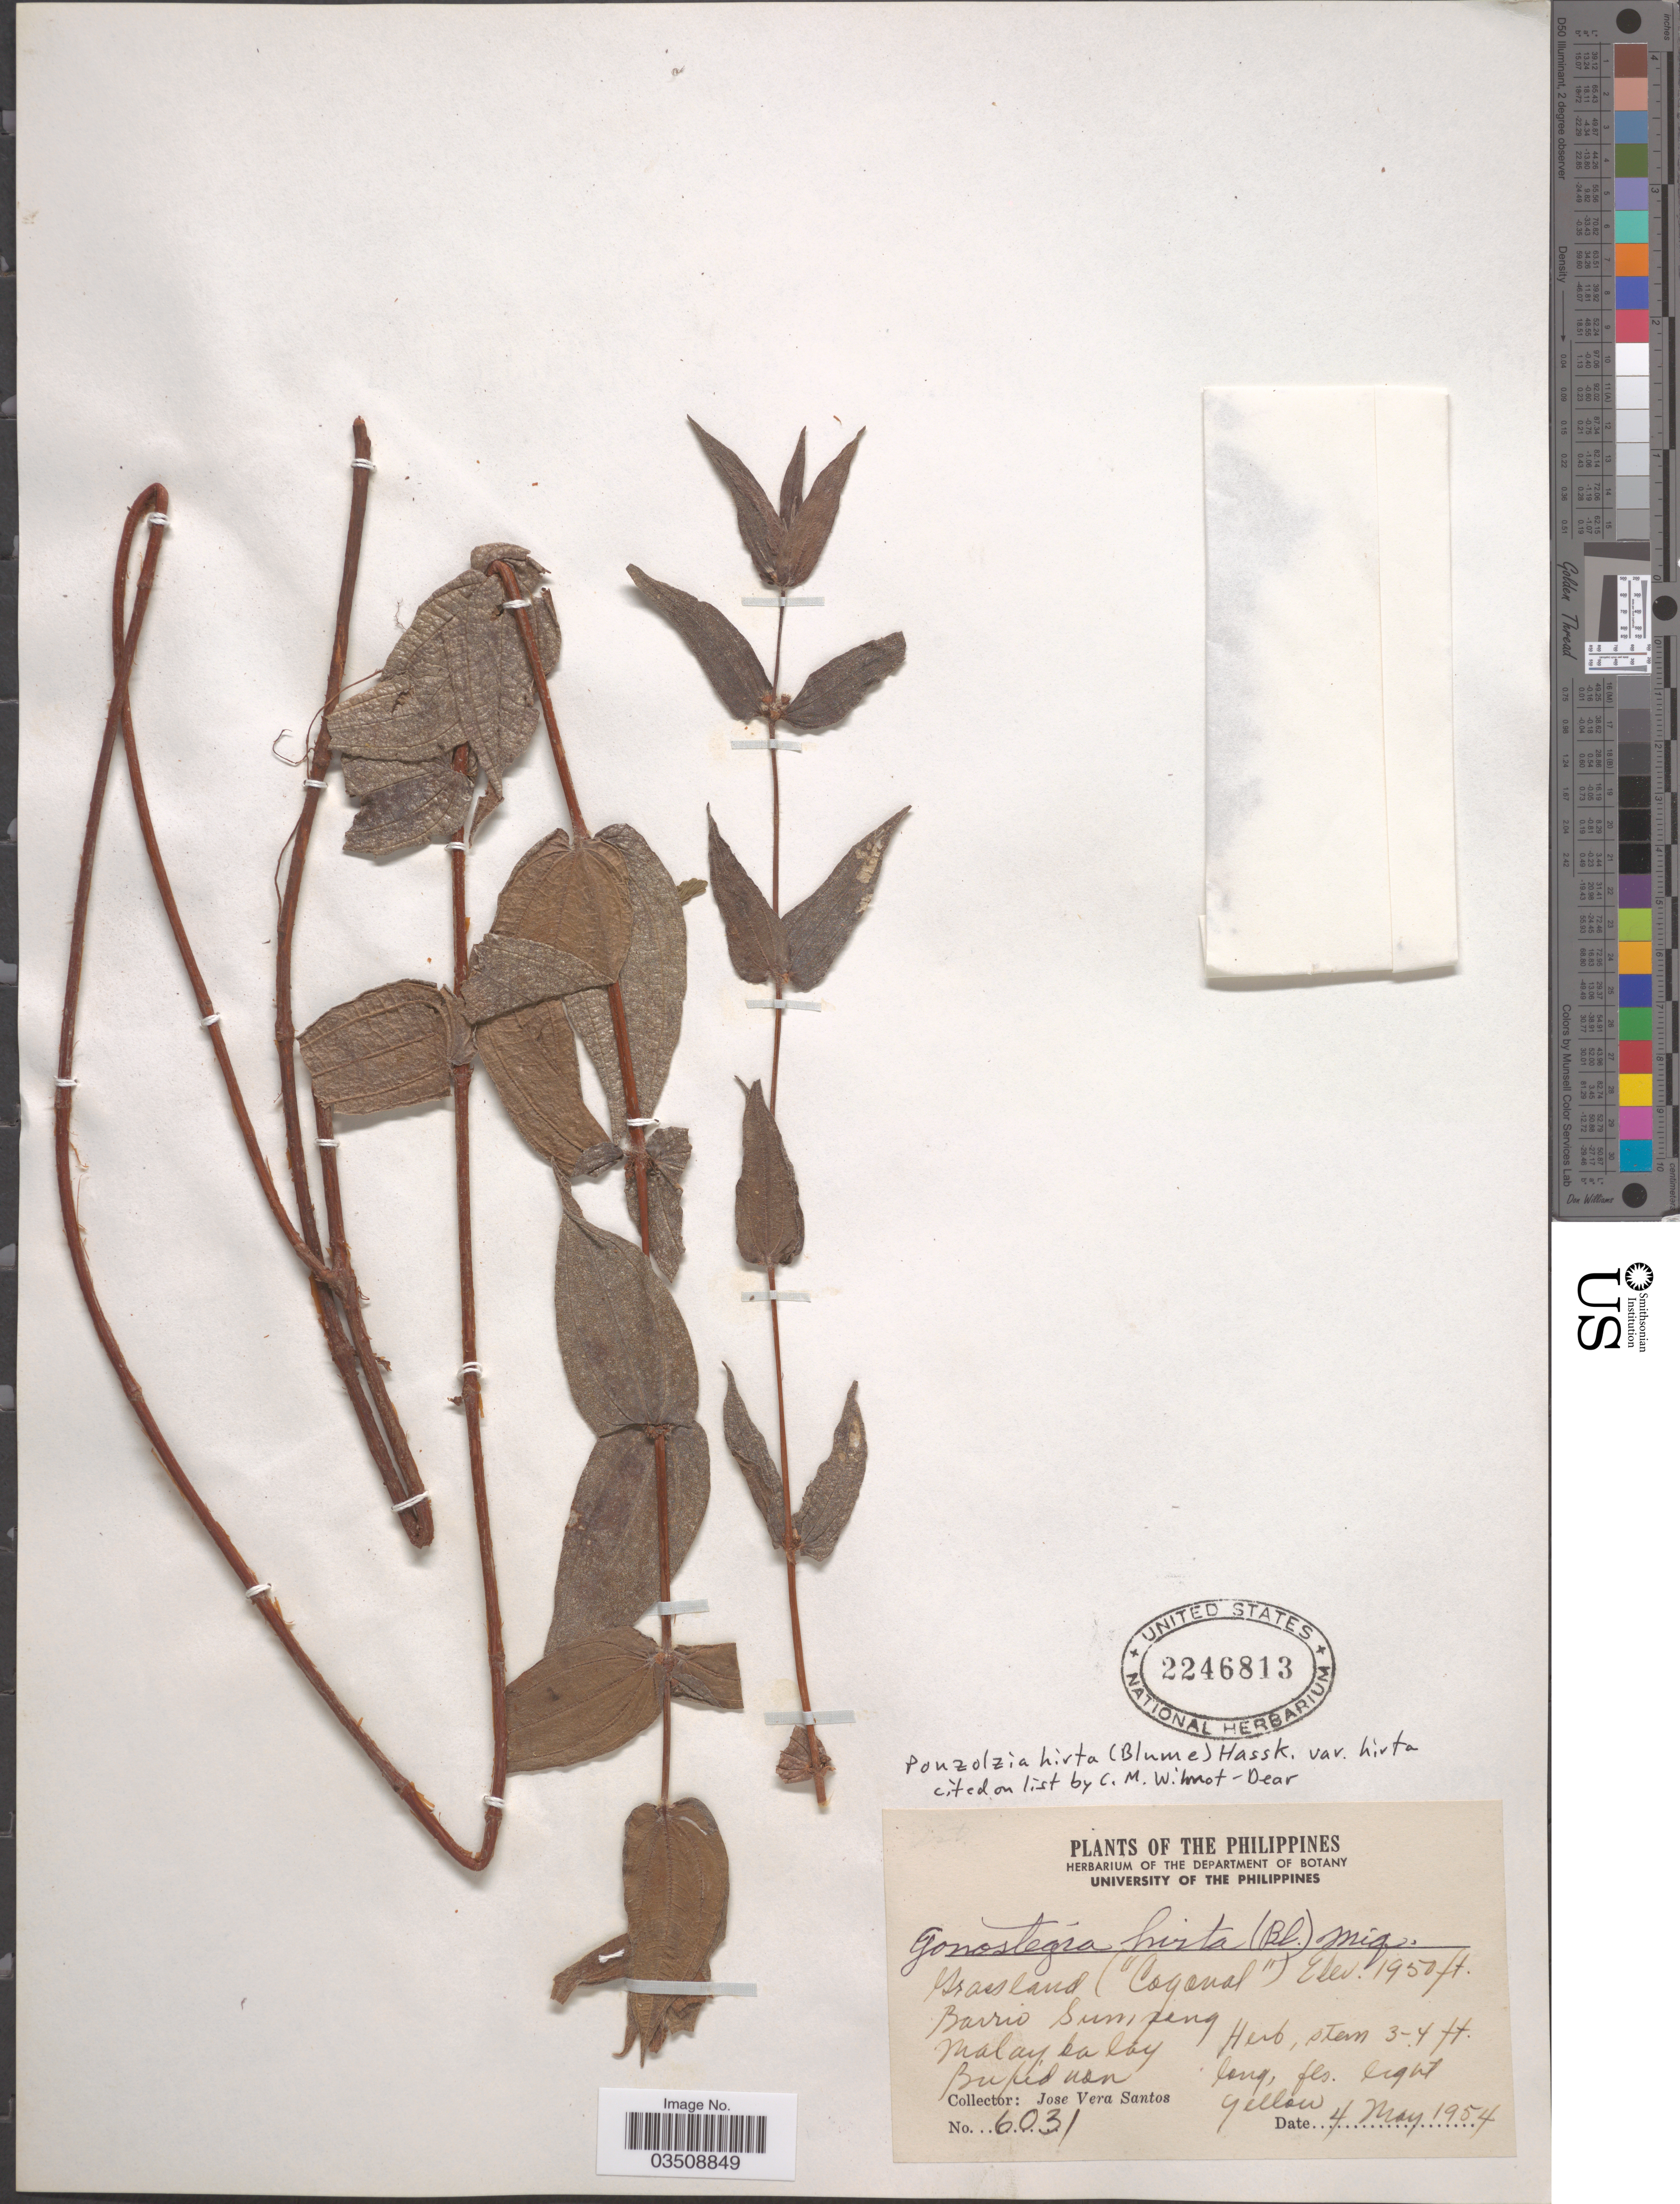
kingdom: Plantae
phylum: Tracheophyta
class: Magnoliopsida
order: Rosales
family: Urticaceae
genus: Gonostegia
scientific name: Gonostegia triandra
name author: (Blume) Miq.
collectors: J. V. Santos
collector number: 6031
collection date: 1954-05-04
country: Philippines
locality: Barrio Sumping, Malaykalay, Bukidnon.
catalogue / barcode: US 2246813